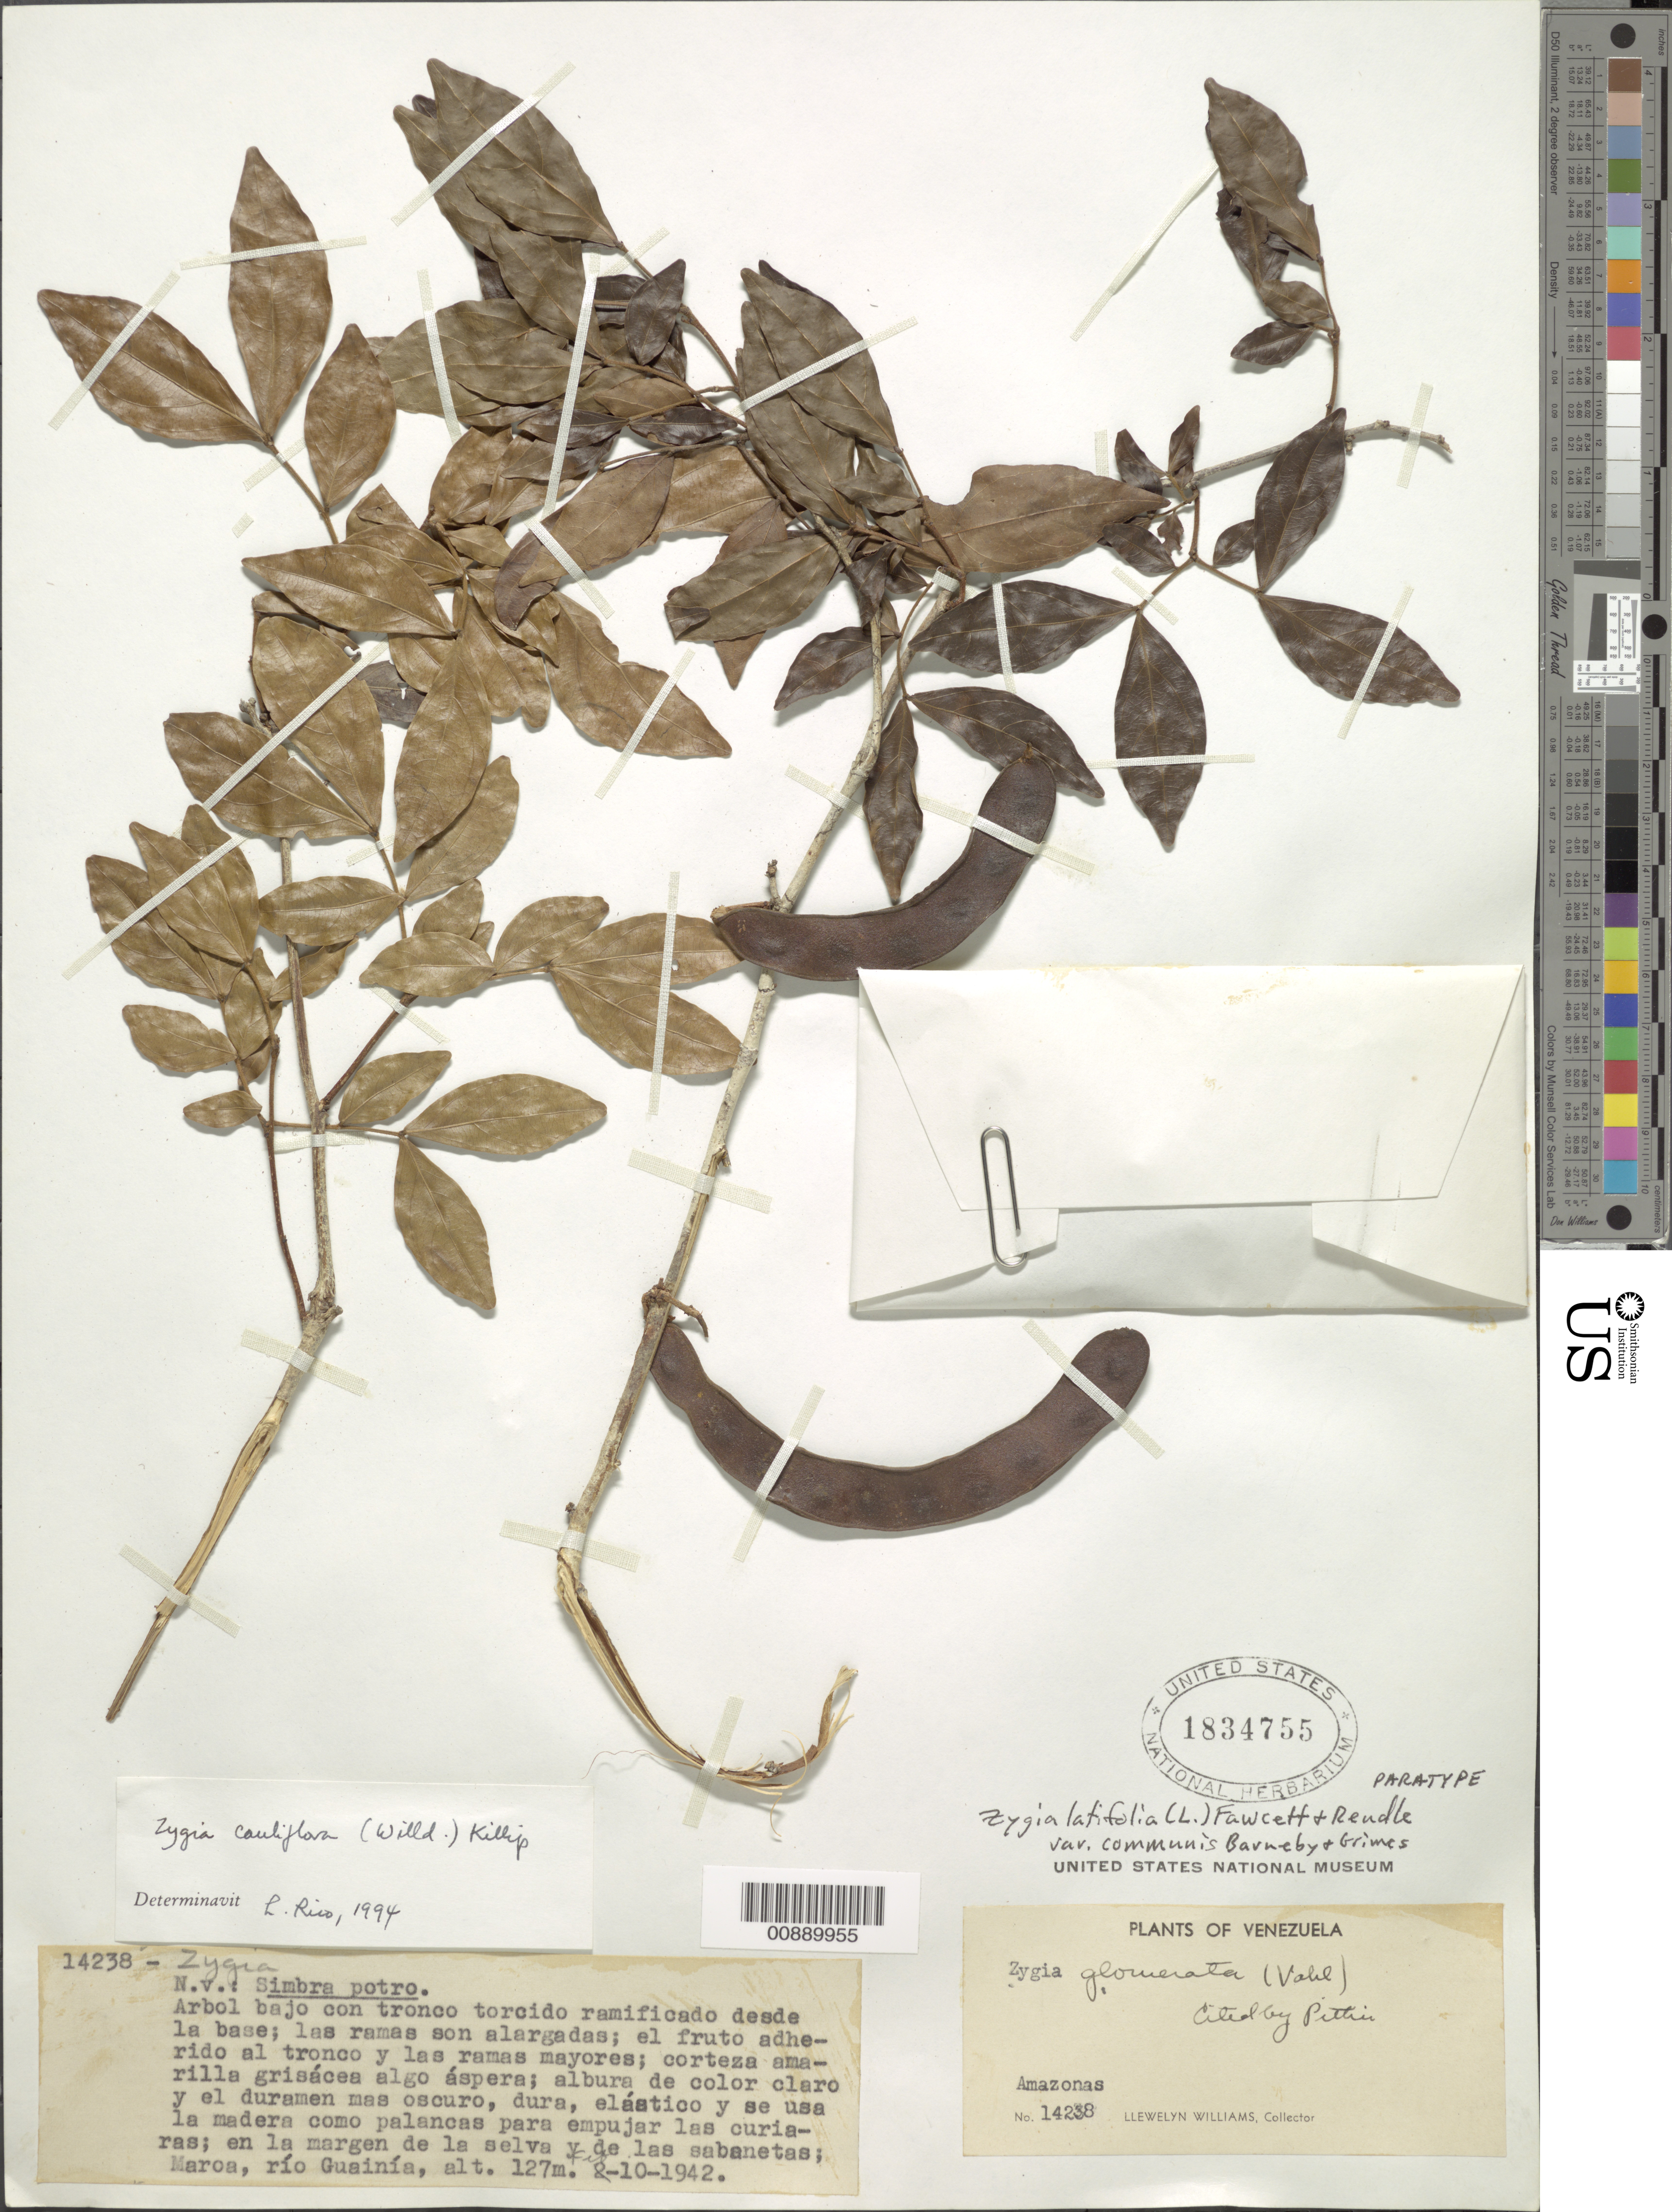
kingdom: Plantae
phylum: Tracheophyta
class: Magnoliopsida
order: Fabales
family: Fabaceae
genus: Zygia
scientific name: Zygia cauliflora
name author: (Willd.) Killip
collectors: Ll. Williams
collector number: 14238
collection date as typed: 10-Feb-42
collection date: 1942-02-10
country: Venezuela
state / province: Amazonas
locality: Maroa, Río Guainía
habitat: Margen de la selva y de las sabanetas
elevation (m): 127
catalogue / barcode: US 1834755